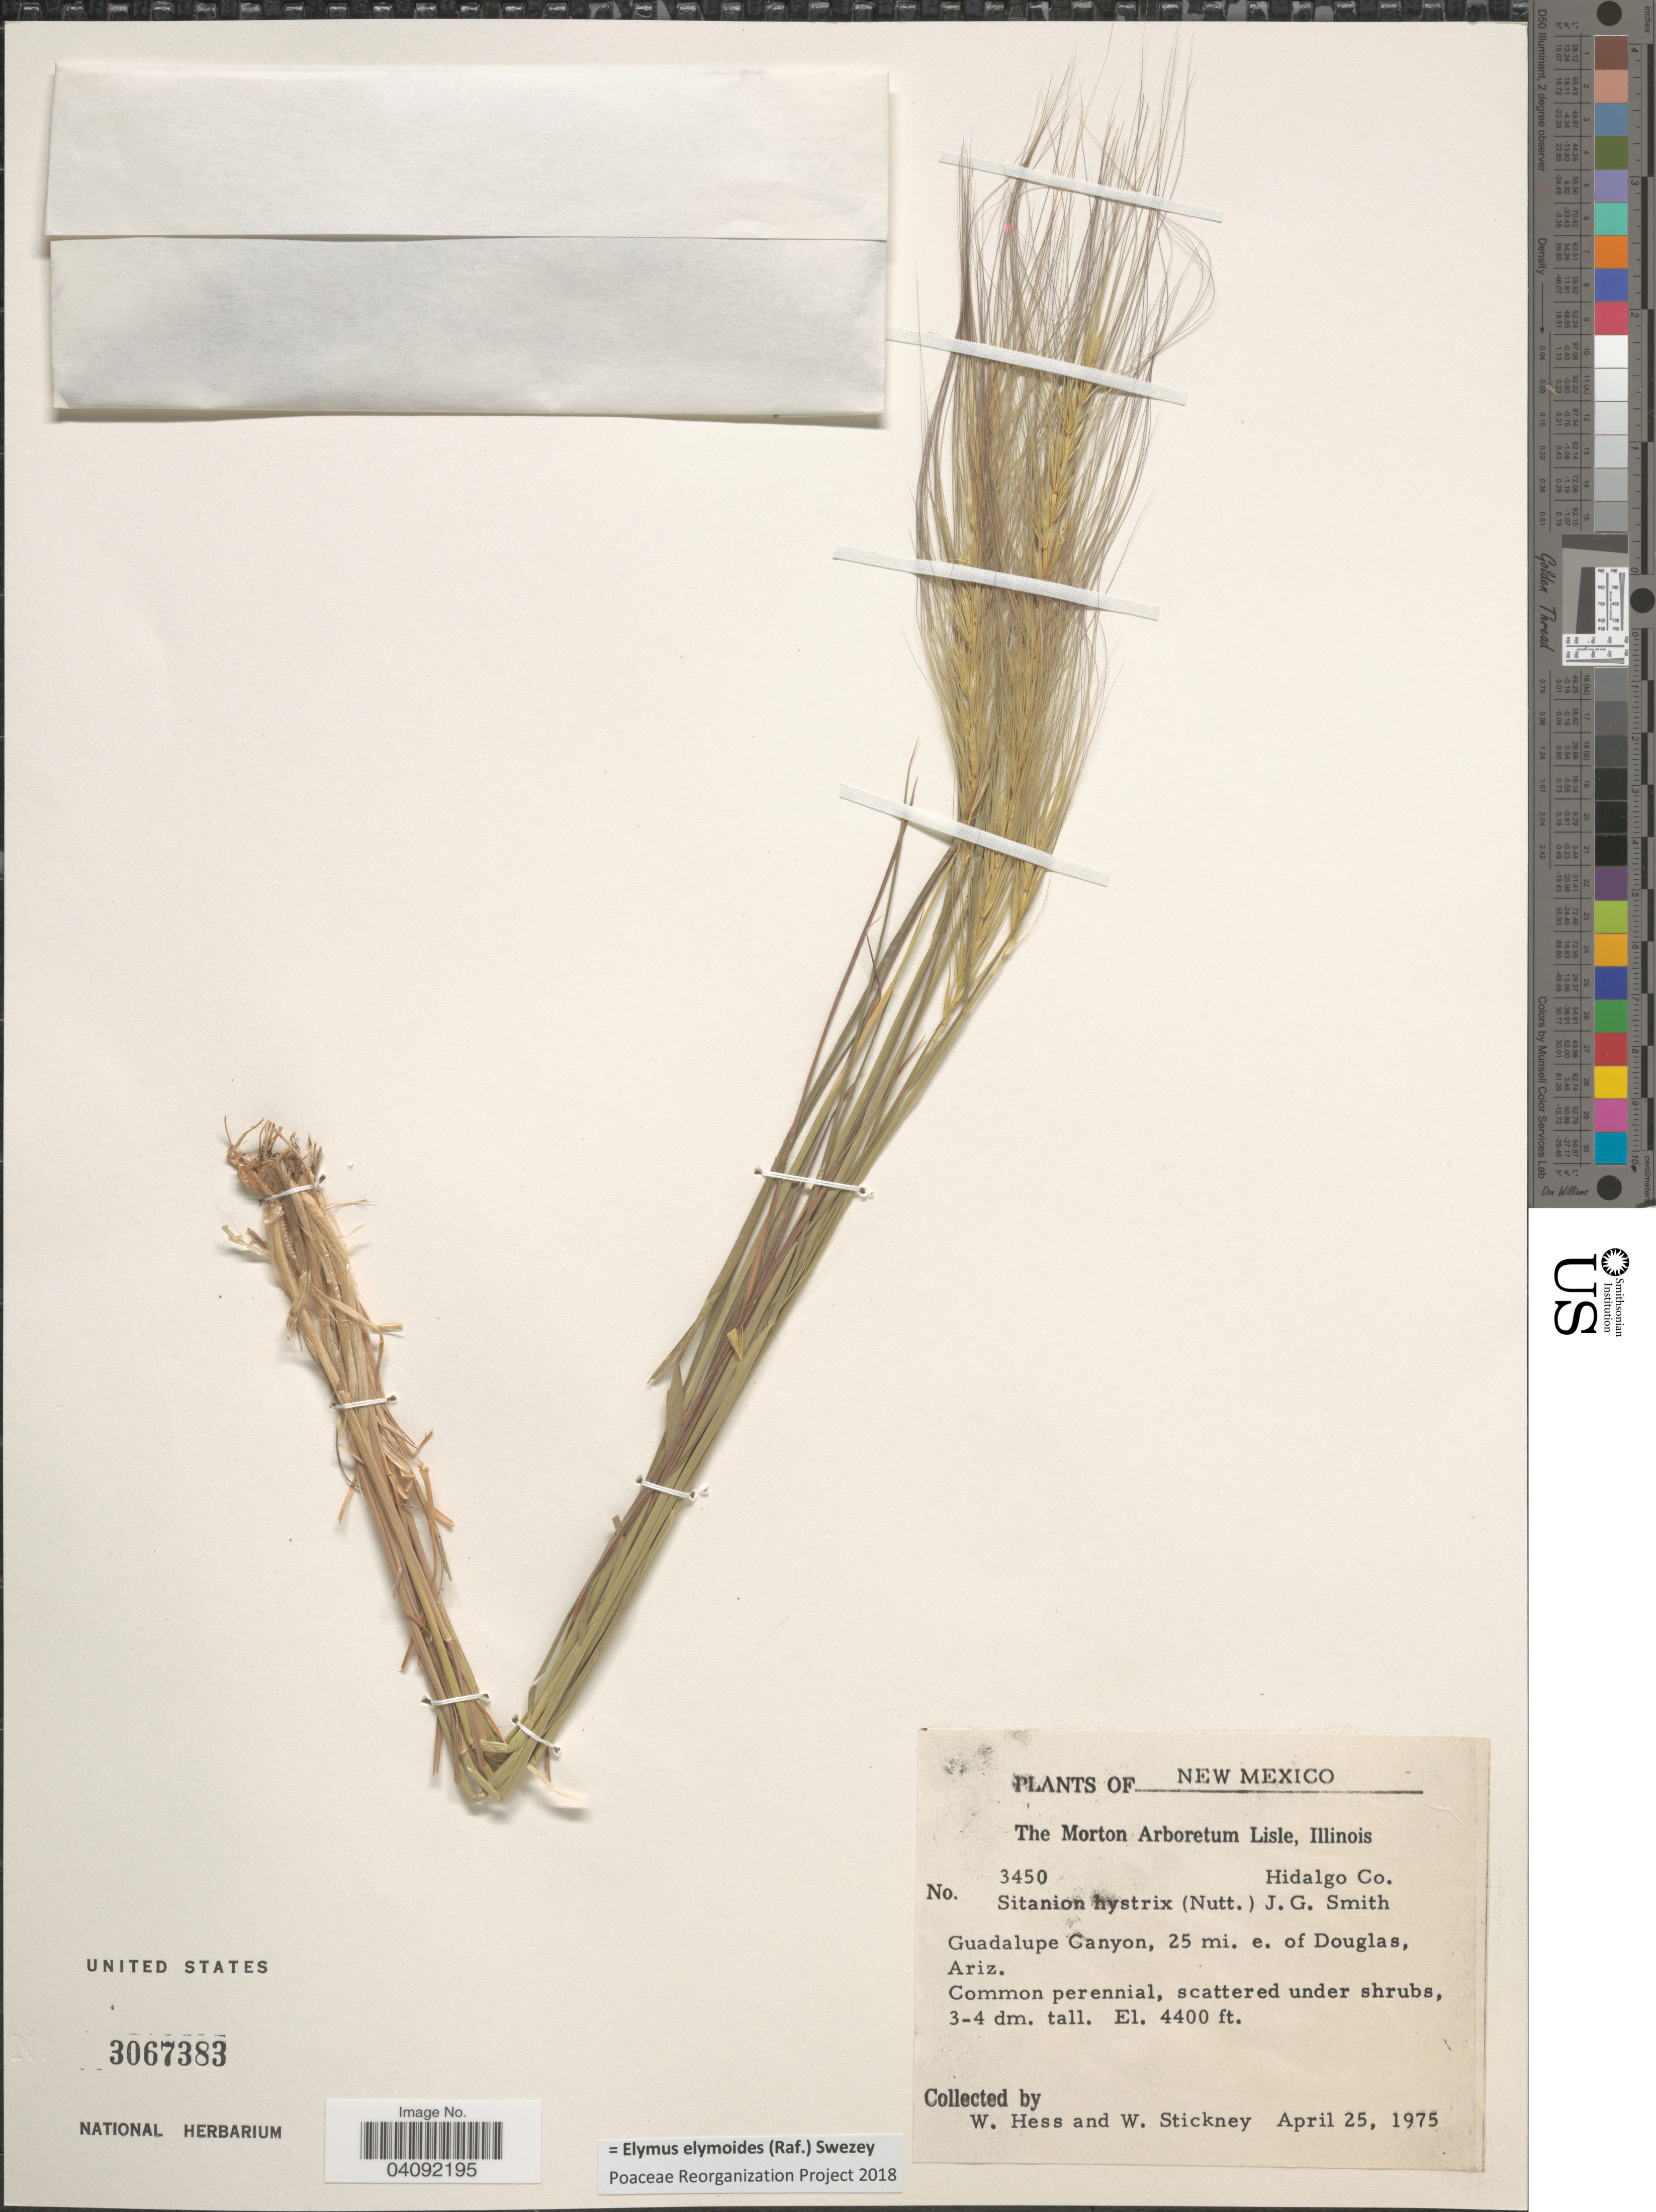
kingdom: Plantae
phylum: Tracheophyta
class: Liliopsida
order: Poales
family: Poaceae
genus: Elymus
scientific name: Elymus elymoides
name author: (Raf.) Swezey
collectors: W. Hess & W. Stickney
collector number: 3450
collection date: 1975-04-25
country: United States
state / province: New Mexico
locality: Hidalgo Co. Guadalupe Canyon, 25 mi. e. of Douglas, Ariz.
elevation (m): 1341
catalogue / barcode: US 3067383